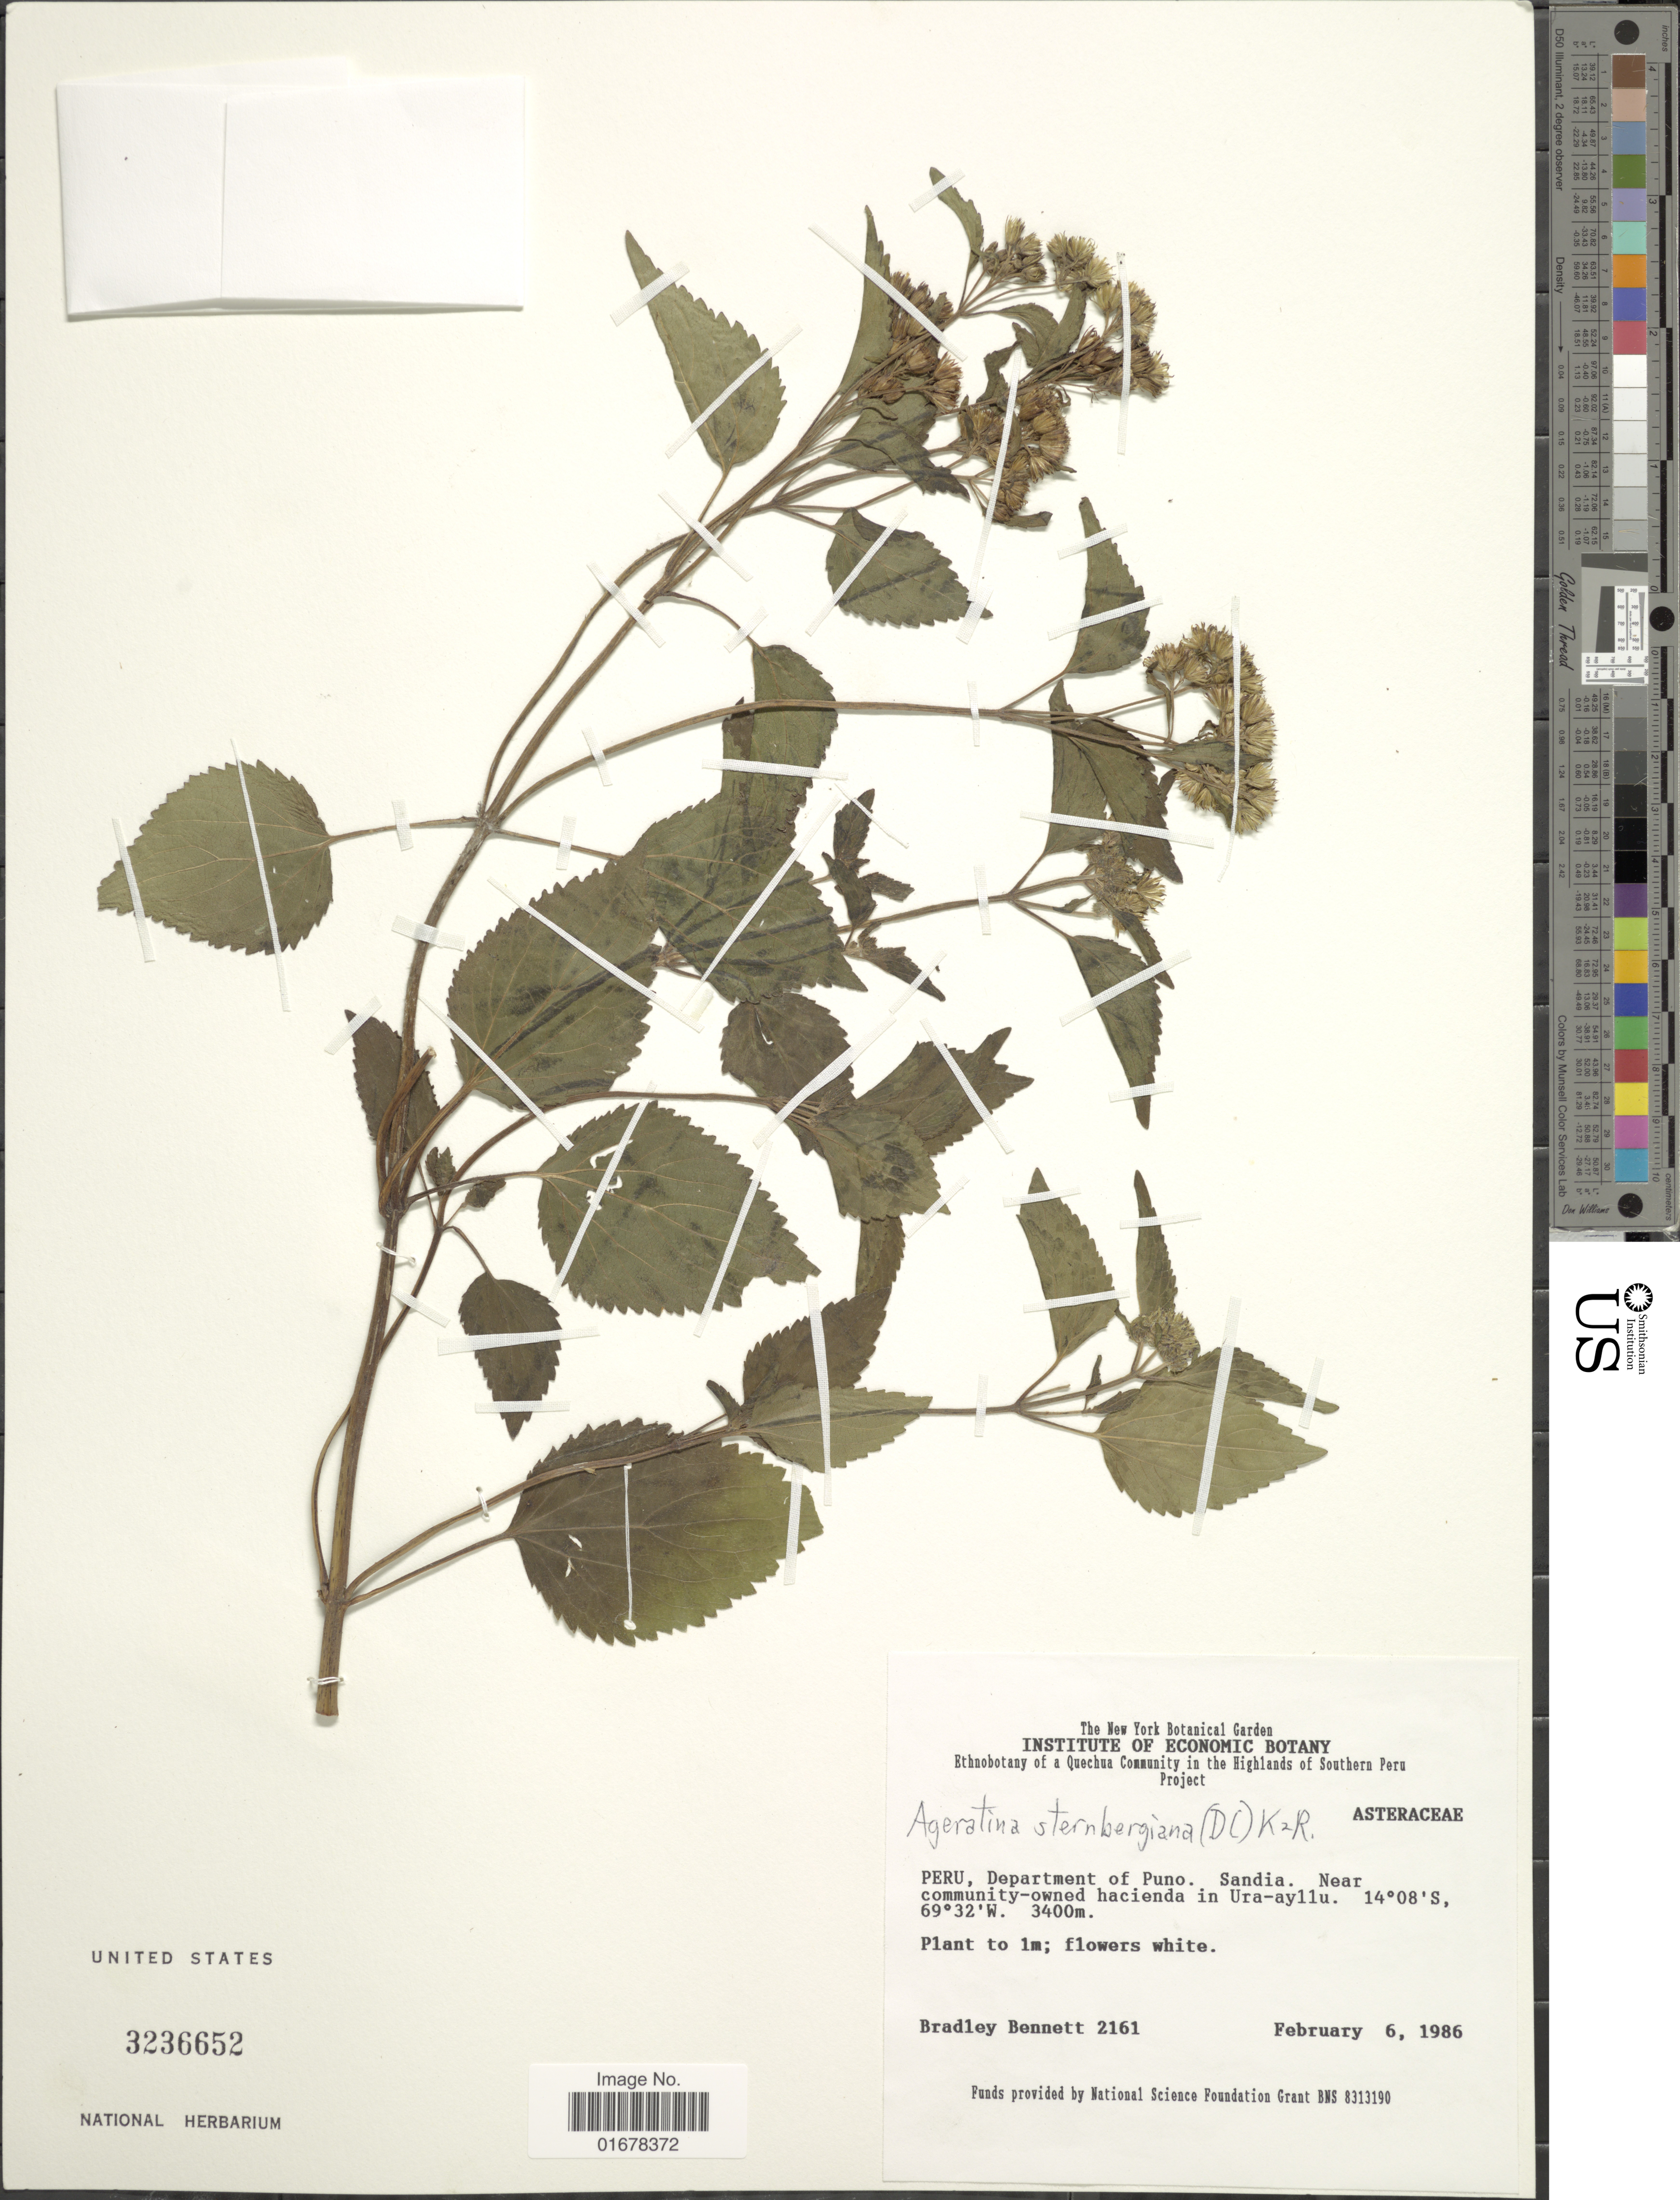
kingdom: Plantae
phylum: Tracheophyta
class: Magnoliopsida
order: Asterales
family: Asteraceae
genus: Ageratina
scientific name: Ageratina sternbergiana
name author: (DC.) R.M. King & H. Rob.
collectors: B. Bennett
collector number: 2161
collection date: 1986-02-06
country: Peru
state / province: Puno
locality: Peru, Department of Puno, Sandia, Near community-owned hacienda in Ura-ayllu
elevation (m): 3400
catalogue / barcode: US 3236652